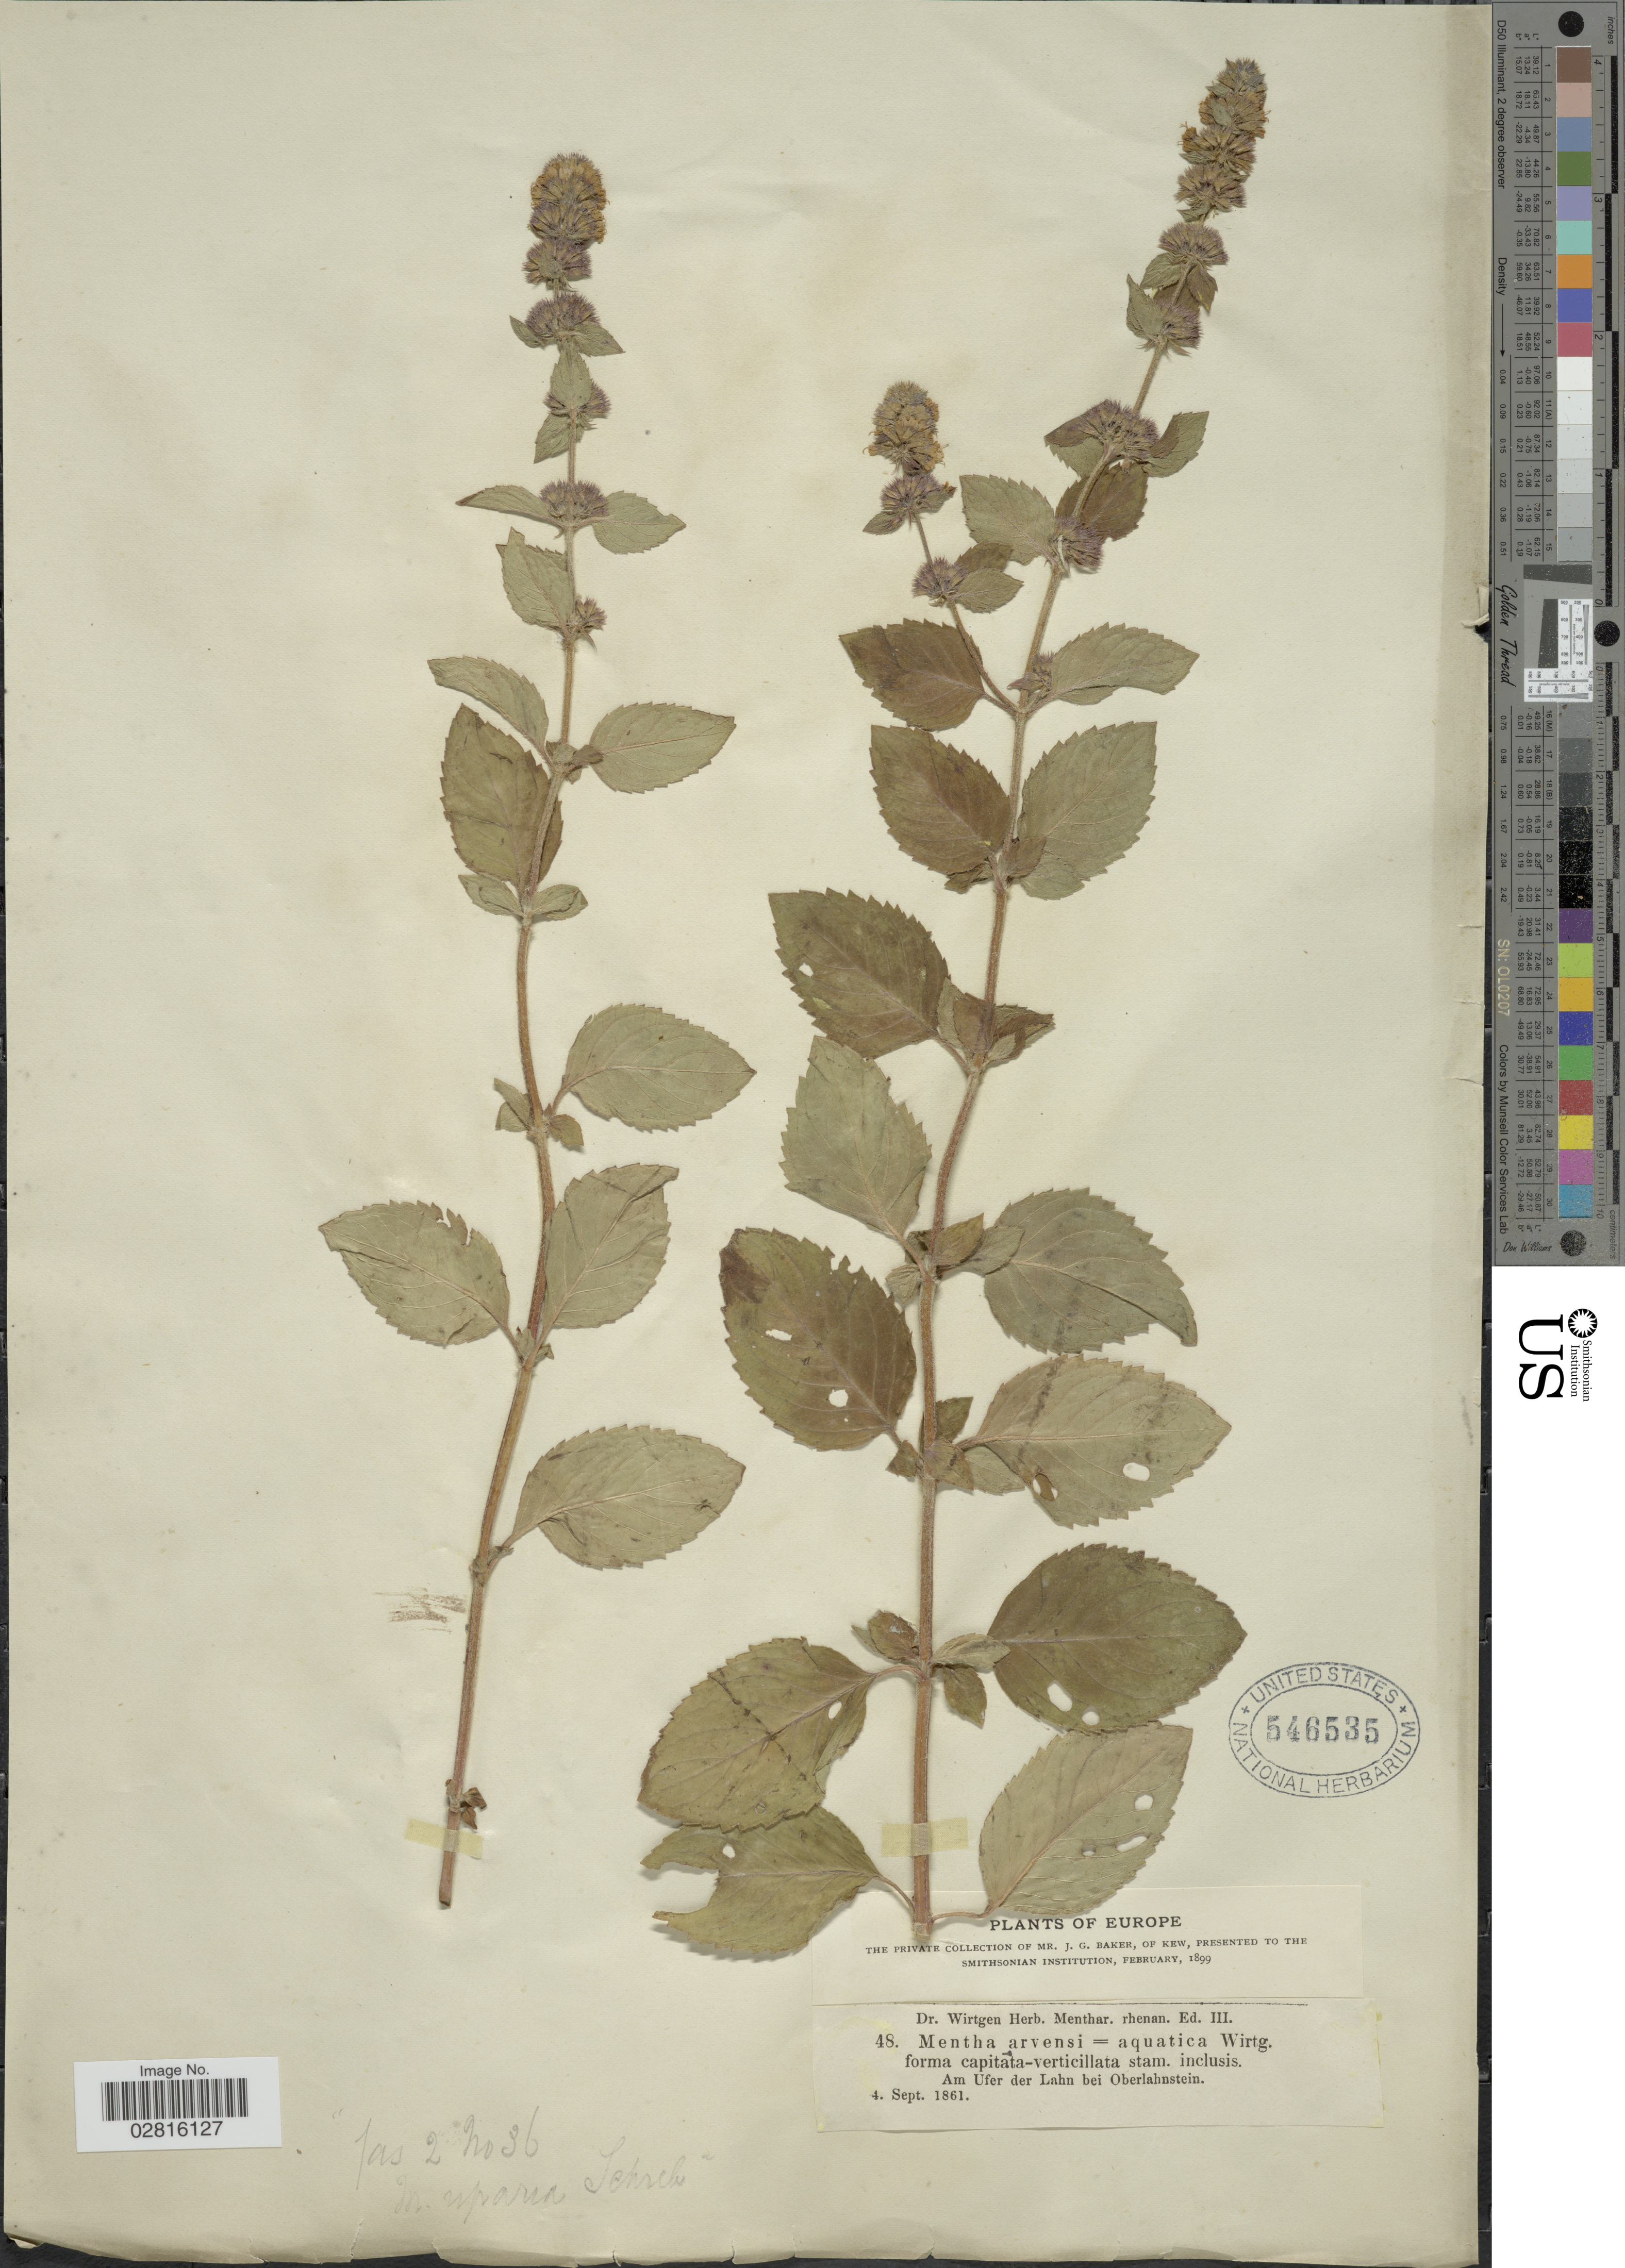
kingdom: Plantae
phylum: Tracheophyta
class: Magnoliopsida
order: Lamiales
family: Lamiaceae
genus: Mentha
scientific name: Mentha aquatica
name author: L.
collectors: Wirtgen, --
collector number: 48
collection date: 1861-09-04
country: Germany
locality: Am Ufer der Lahn bei Oberlahnstein. Europe.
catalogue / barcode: US 546535